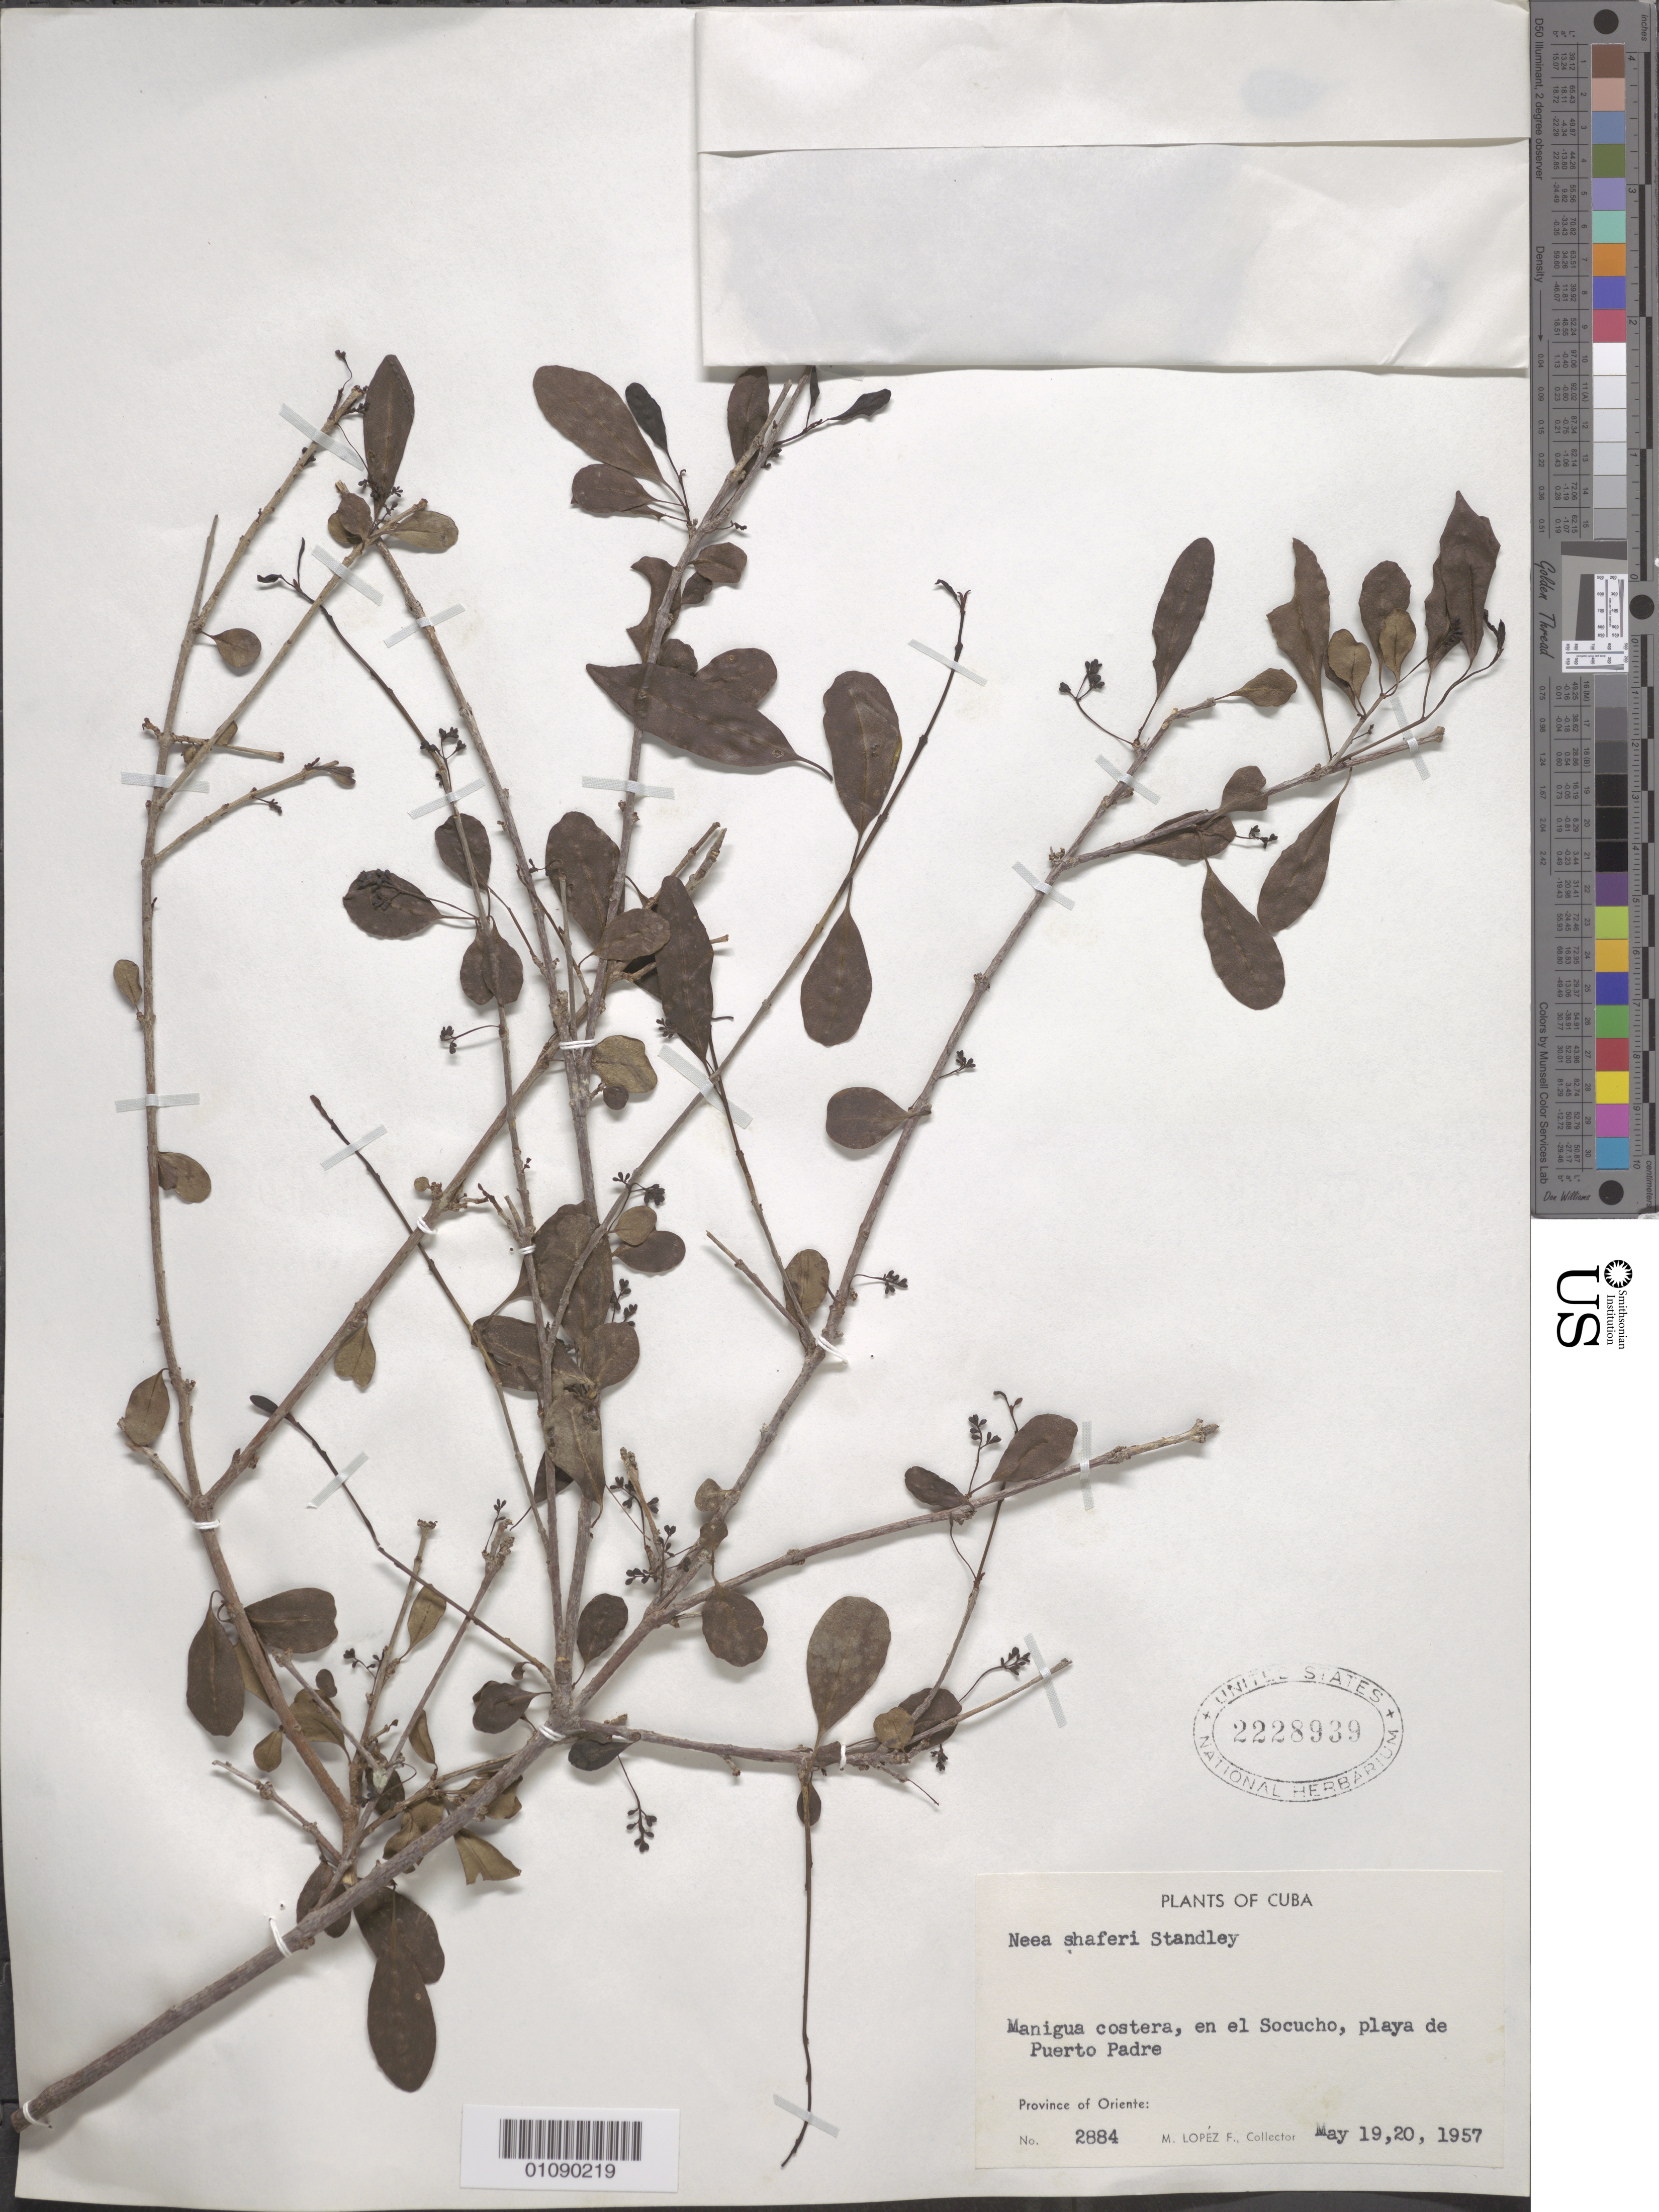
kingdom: Plantae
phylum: Tracheophyta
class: Magnoliopsida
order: Caryophyllales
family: Nyctaginaceae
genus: Neea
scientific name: Neea shaferi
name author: Standl.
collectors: M. López Figueiras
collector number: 2884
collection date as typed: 19 May 1957 and 20 May 1957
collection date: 1957-05-19,1957-05-20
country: Cuba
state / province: Las Tunas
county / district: Puerto Padre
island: Cuba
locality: Manigua costera, en el Sucucho, Playa de Puerto Padre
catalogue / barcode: US 2228939